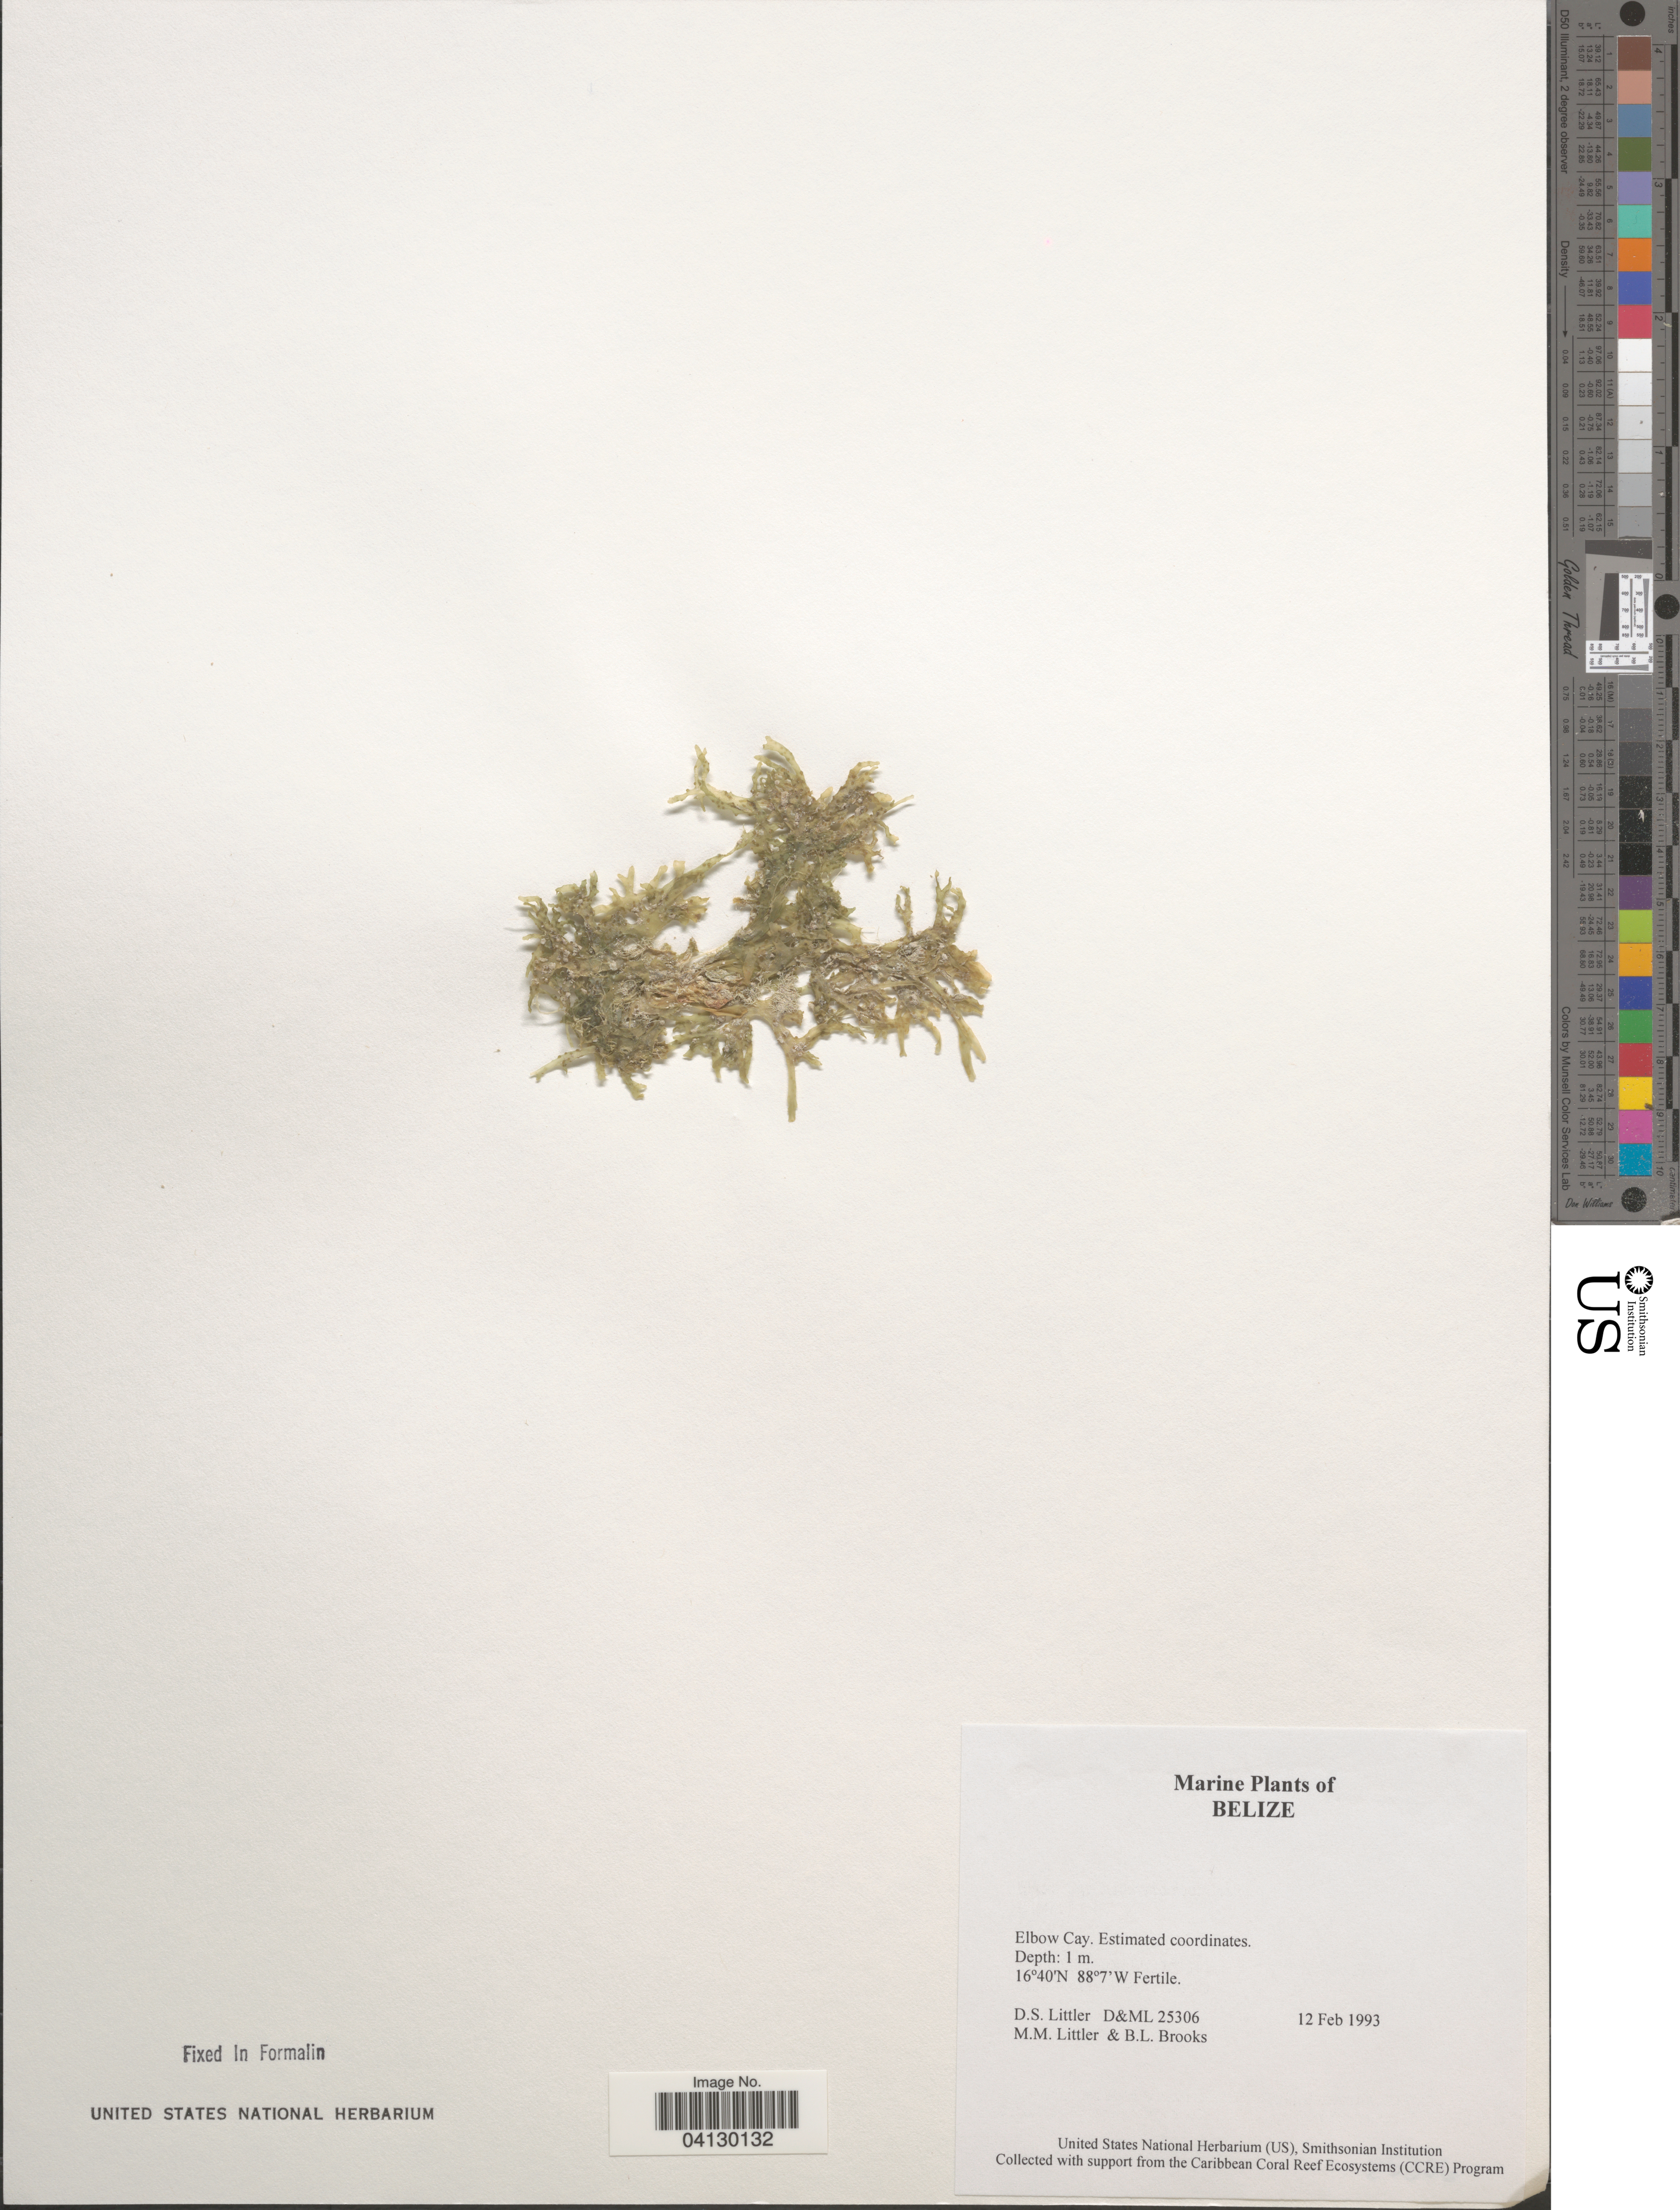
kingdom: Plantae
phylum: Rhodophyta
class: Florideophyceae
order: Corallinales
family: Corallinaceae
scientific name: Crustose Coralline Algae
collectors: D. S. Littler & B. Brooks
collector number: D&ML 25306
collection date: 1993-02-12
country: Belize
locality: Elbow Cay.